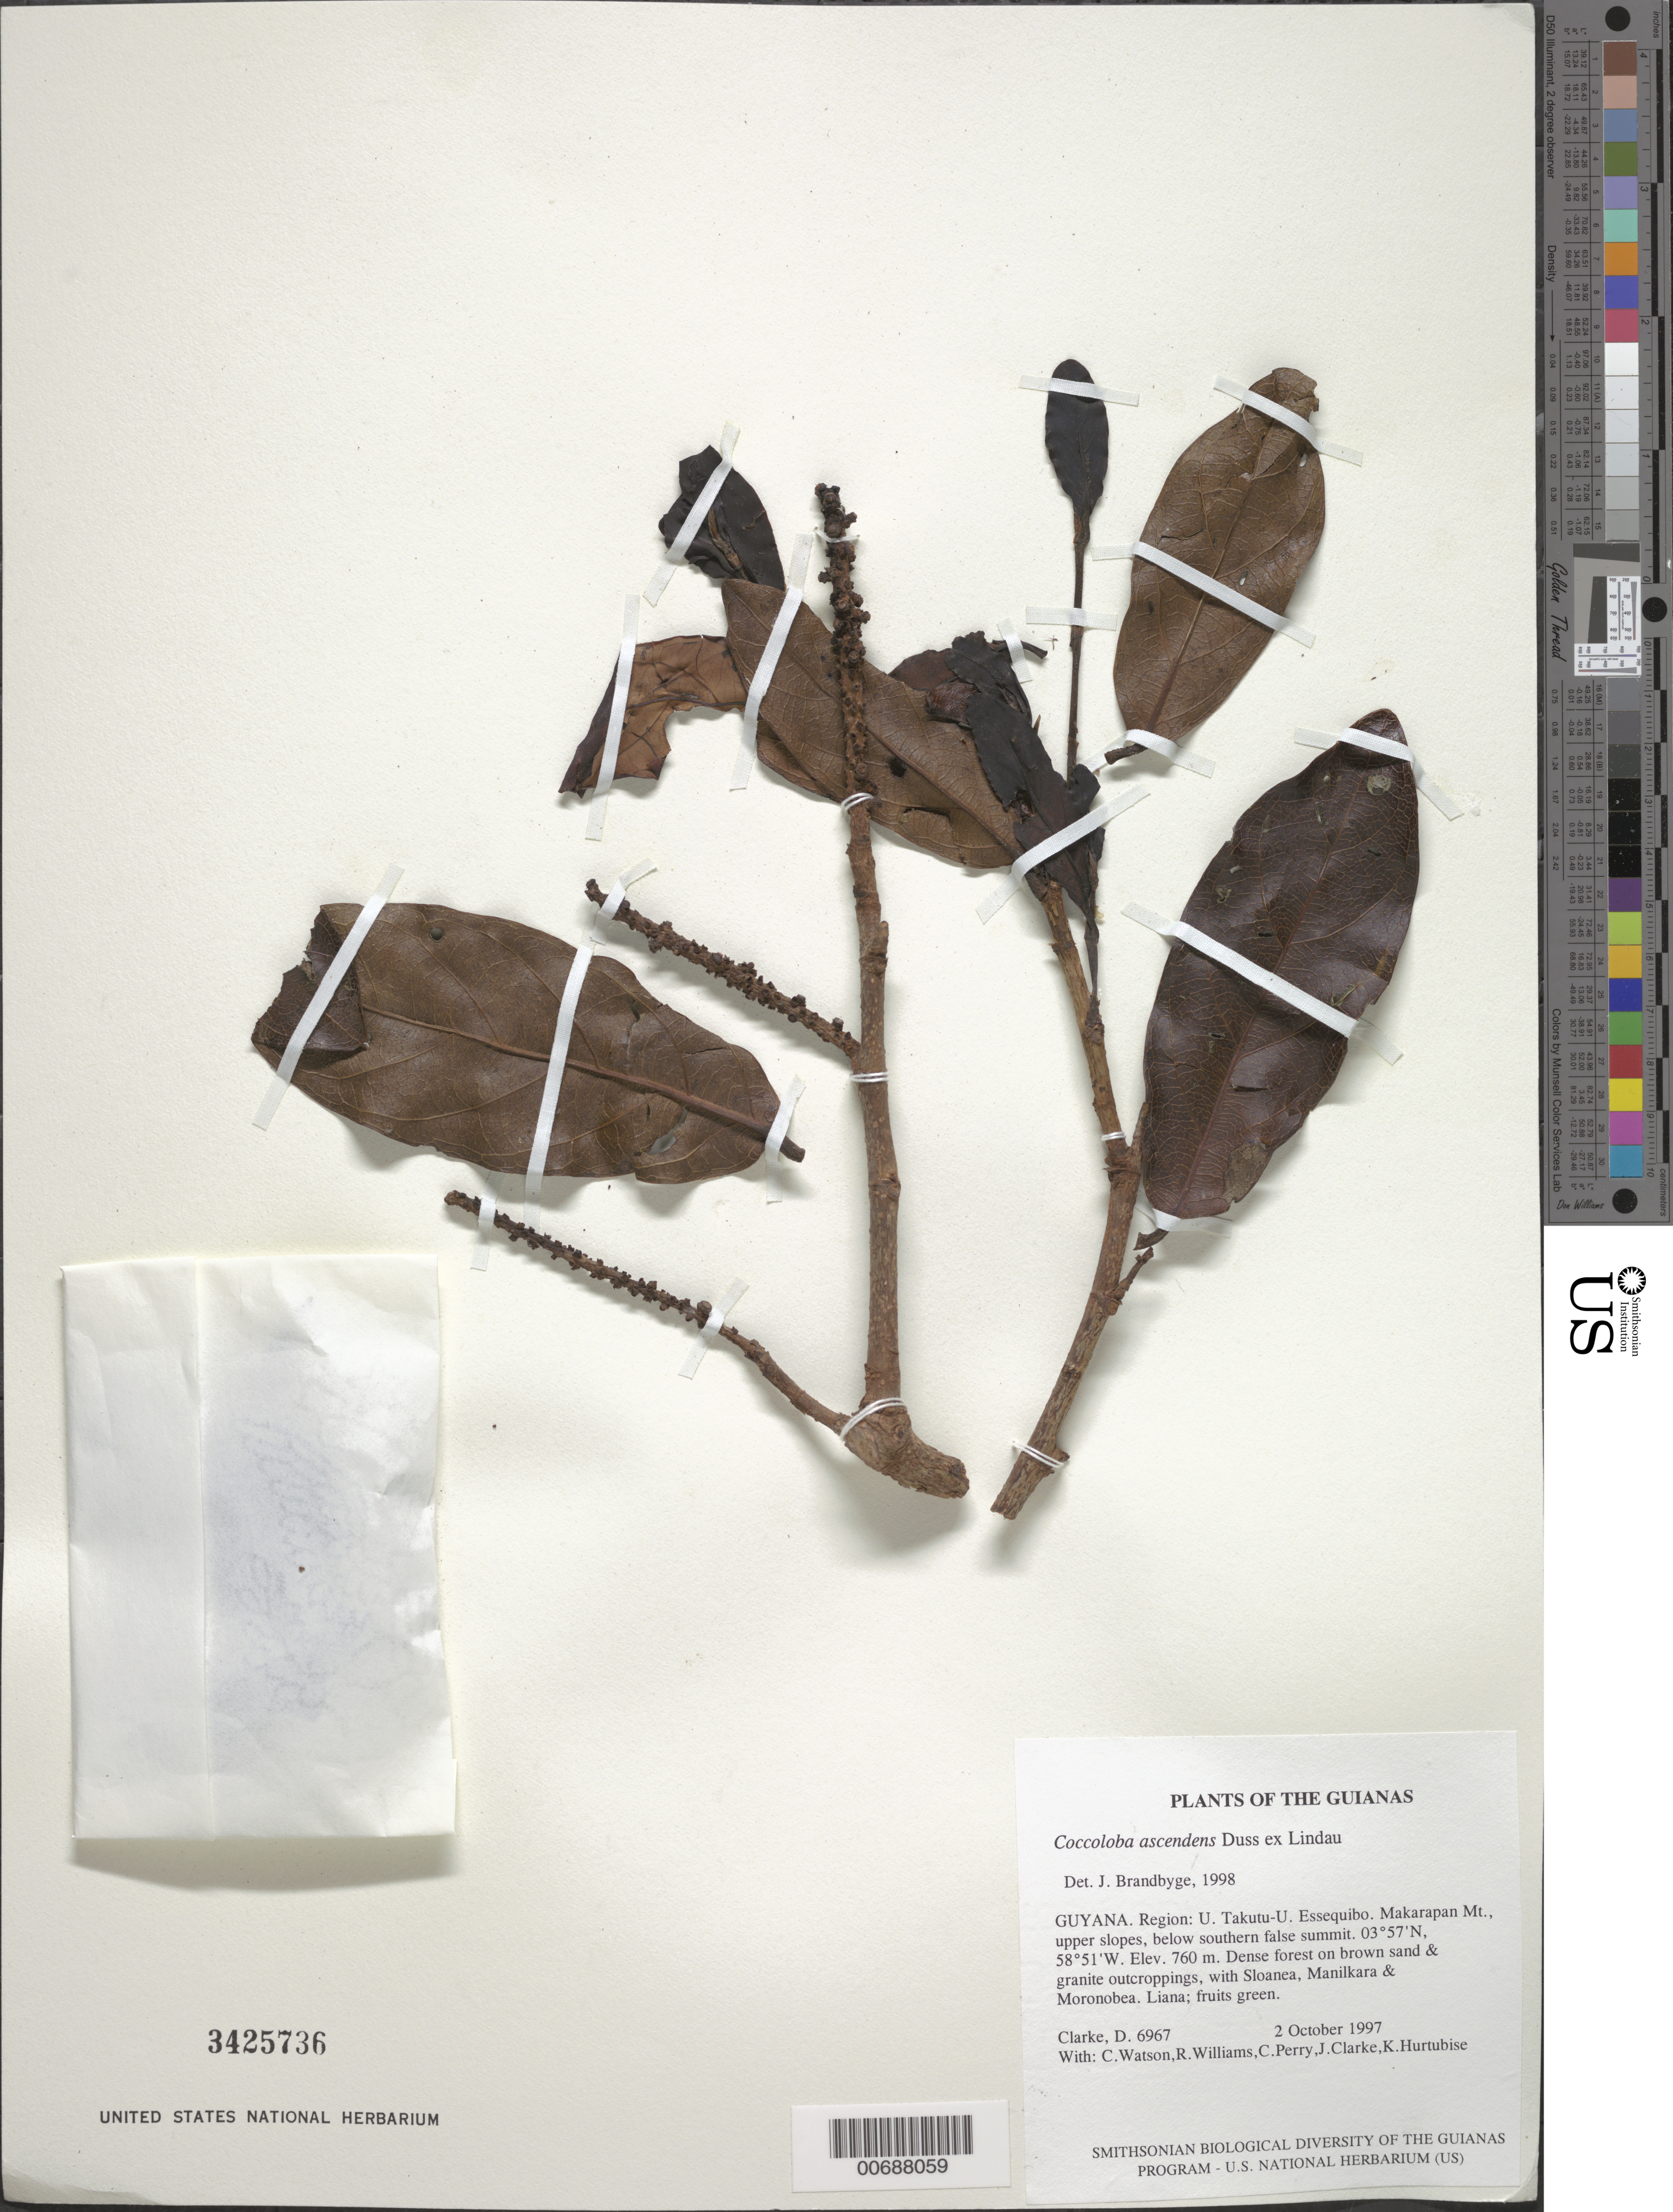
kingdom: Plantae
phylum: Tracheophyta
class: Magnoliopsida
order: Caryophyllales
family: Polygonaceae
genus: Coccoloba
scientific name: Coccoloba ascendens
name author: Duss ex Lindau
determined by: Brandbyge, J.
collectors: H. D. Clarke, C. Watson, R. Williams, C. Perry, J. Clarke & K. Hurtubise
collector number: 6967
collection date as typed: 2 October 1997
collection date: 1997-10-02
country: Guyana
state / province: U. Takutu-U. Essequibo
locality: Makarapan Mt., upper slopes, below southern false summit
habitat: Dense forest on brown sand & granite outcroppings, with Sloanea, Manilkara & Moronobea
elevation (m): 760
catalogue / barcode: US 3425736